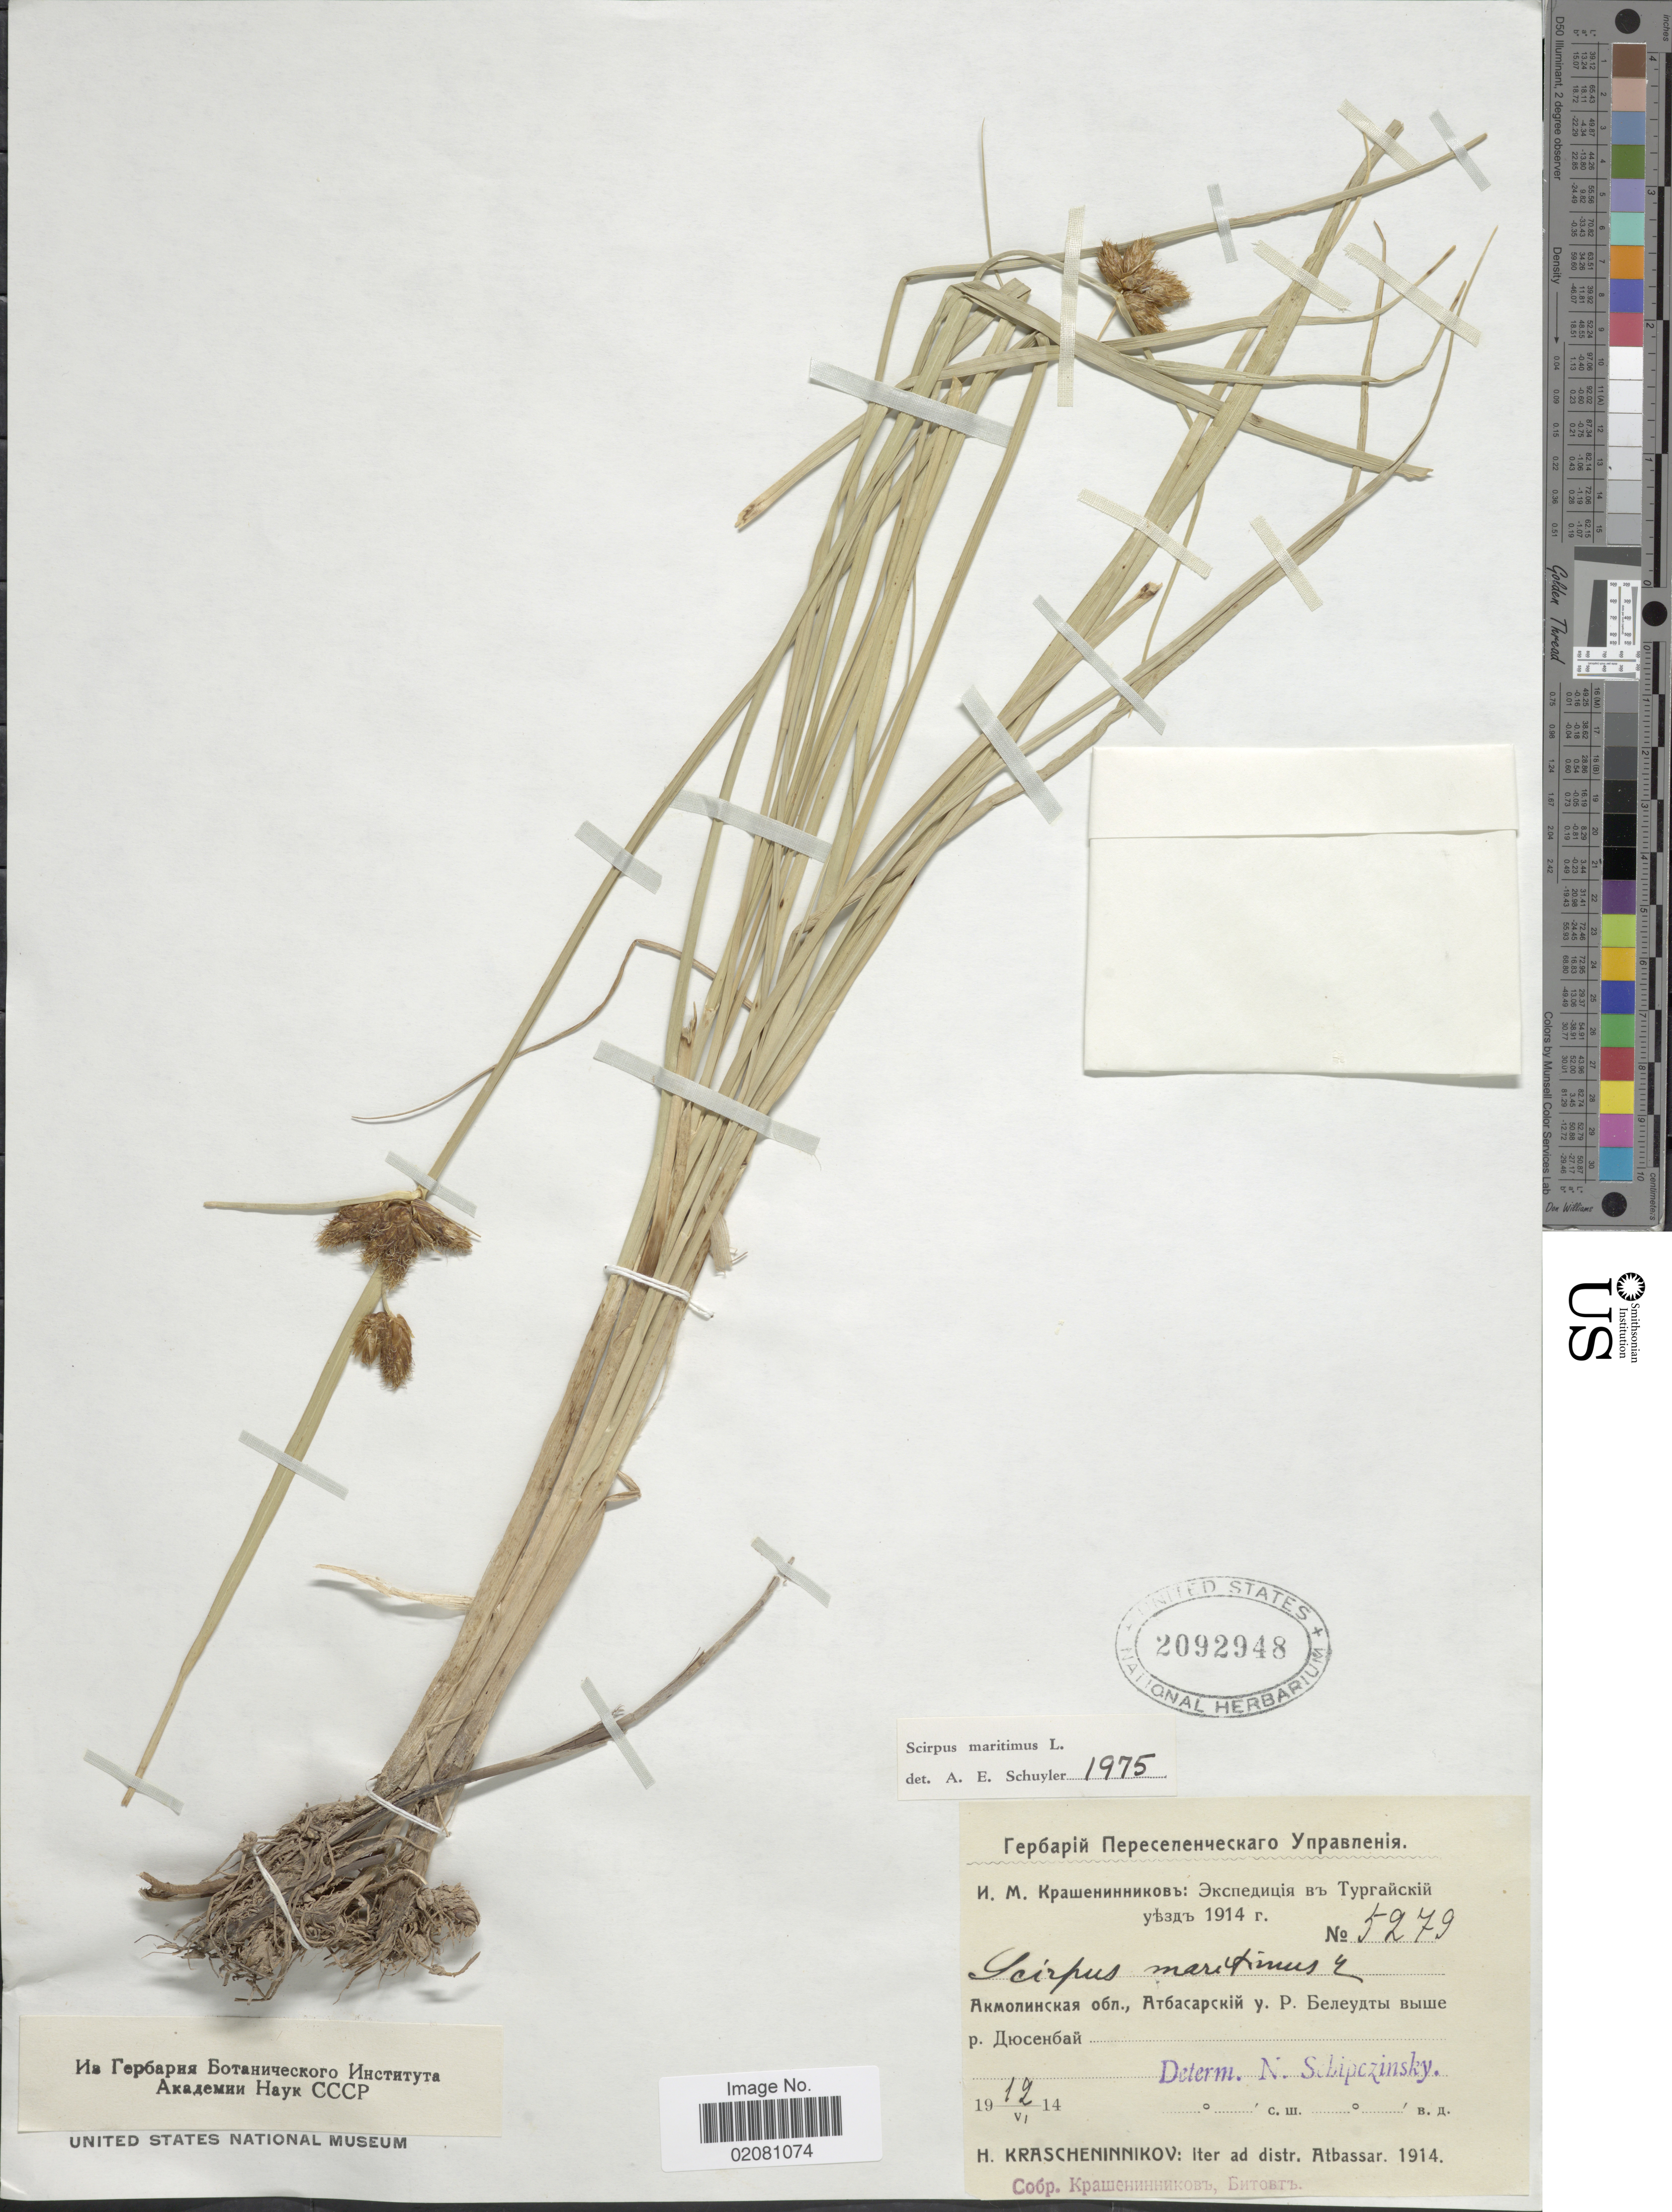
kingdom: Plantae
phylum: Tracheophyta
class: Liliopsida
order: Poales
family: Cyperaceae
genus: Bolboschoenus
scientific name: Bolboschoenus maritimus subsp. maritimus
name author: (L.) Palla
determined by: Strong, Mark T., (BOT), Smithsonian Institution - National Museum of Natural History (UNITED STATES)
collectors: H. Krascheninnikow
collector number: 5279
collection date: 1914-06-12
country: Kazakhstan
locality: X. Atbassar.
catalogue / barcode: US 2092948